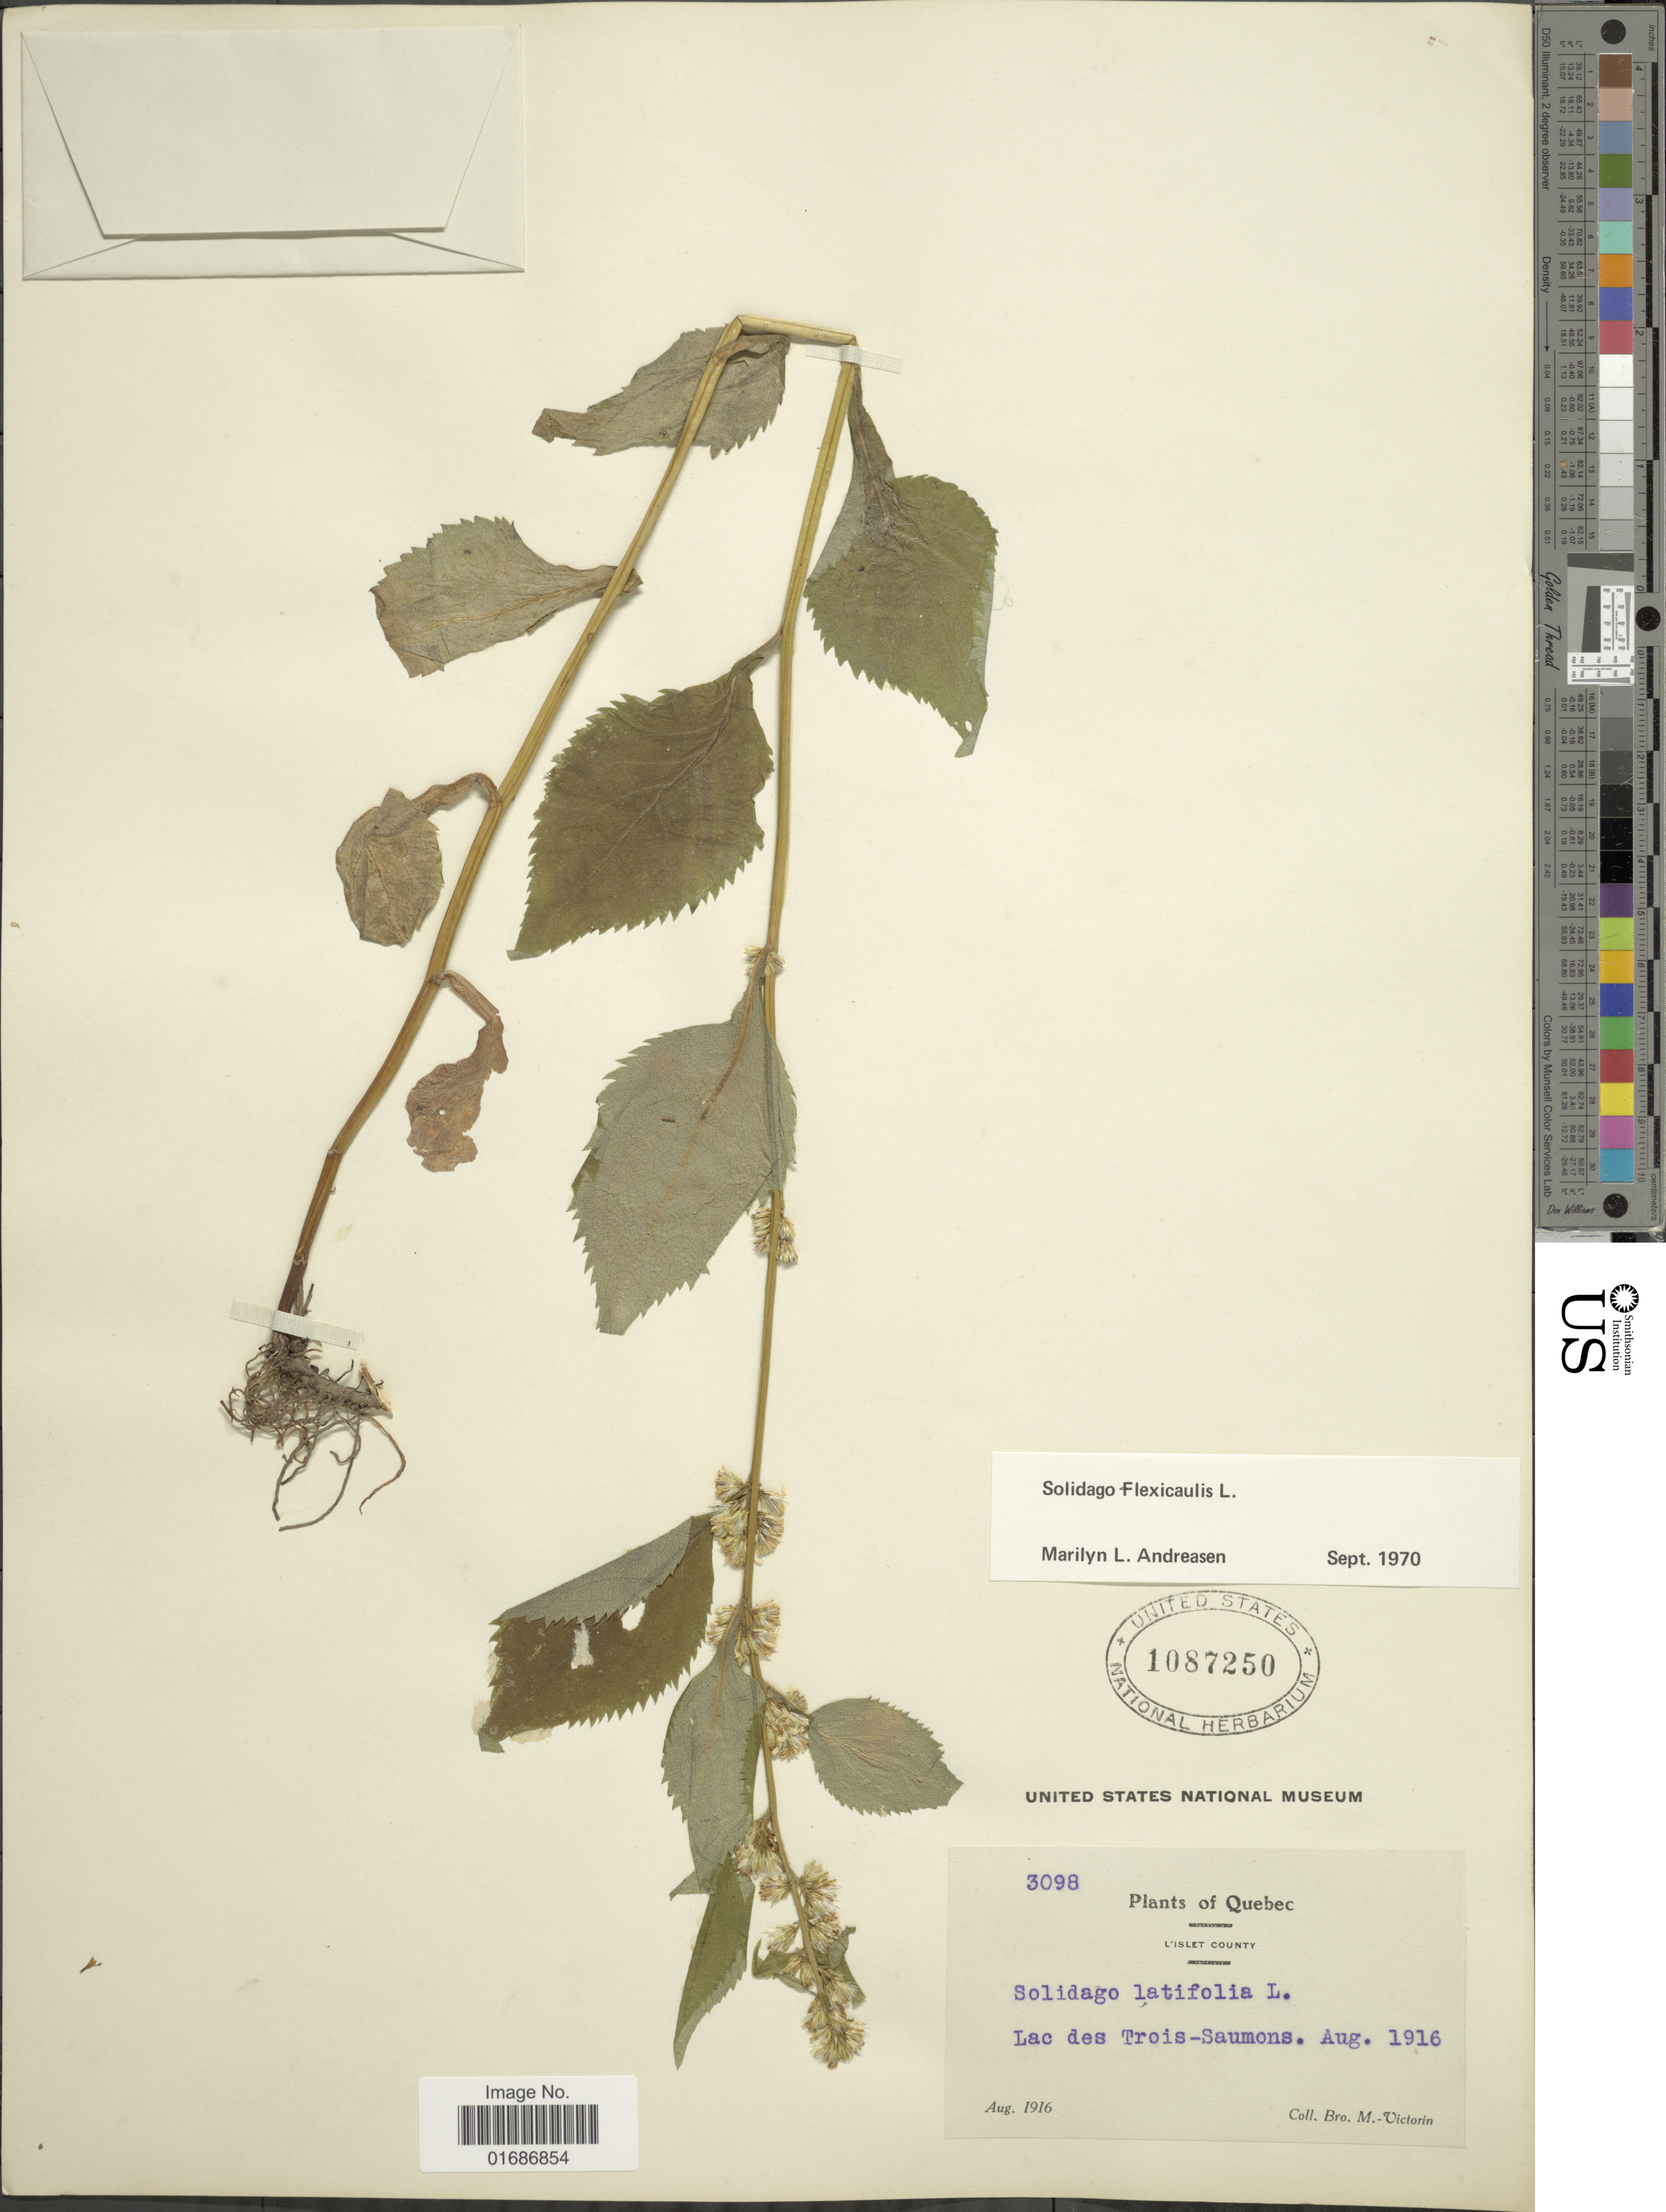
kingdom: Plantae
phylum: Tracheophyta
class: Magnoliopsida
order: Asterales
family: Asteraceae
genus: Solidago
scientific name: Solidago flexicaulis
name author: L.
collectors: Fr. Marie-Victorin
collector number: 3098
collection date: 1916-08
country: Canada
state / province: Quebec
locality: L'Islet County, Lac des Trois-Saumons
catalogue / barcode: US 1087250